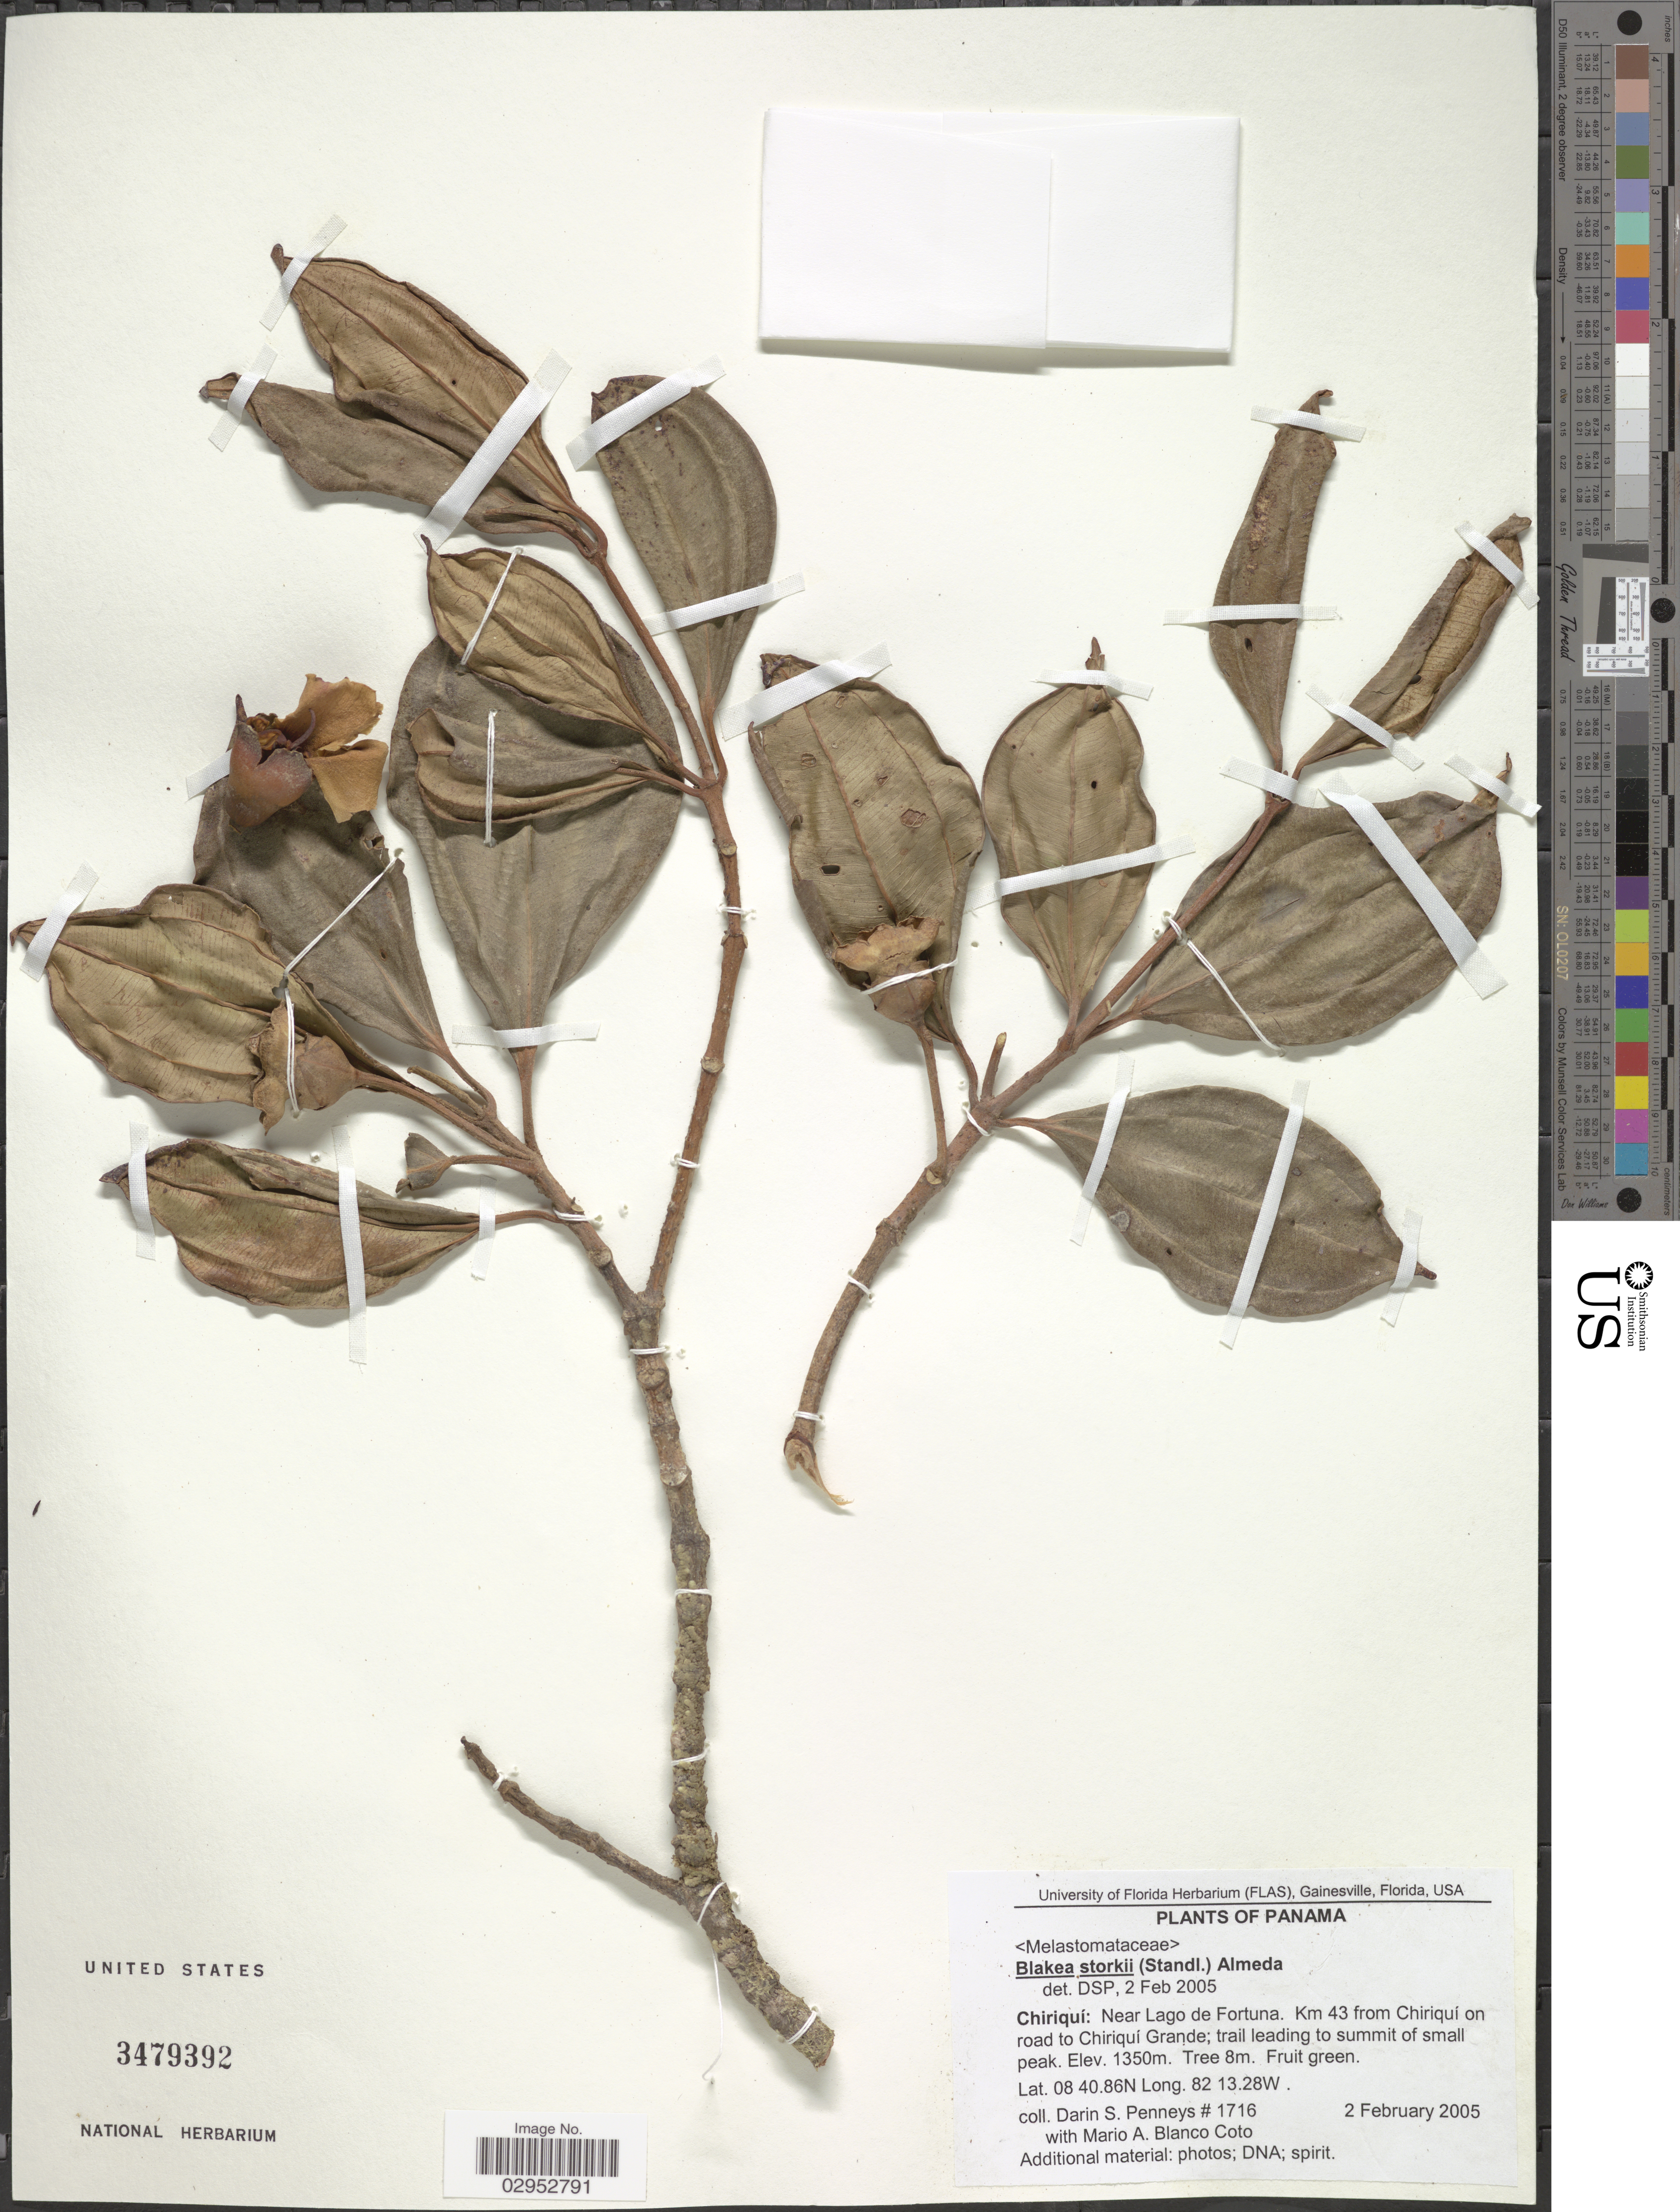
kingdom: Plantae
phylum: Tracheophyta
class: Magnoliopsida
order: Myrtales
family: Melastomataceae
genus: Blakea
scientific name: Blakea storkii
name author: (Standl.) Almeda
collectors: D. S. Penneys & M. Blanco Coto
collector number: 1716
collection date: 2005-02-02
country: Panama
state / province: Chiriqui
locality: Chiriquí: Near Lago de Fortuna. Km 43 from Chiriquí on road to Chiriquí Grande; trail leading to summit of small peak.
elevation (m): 1350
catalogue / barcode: US 3479392